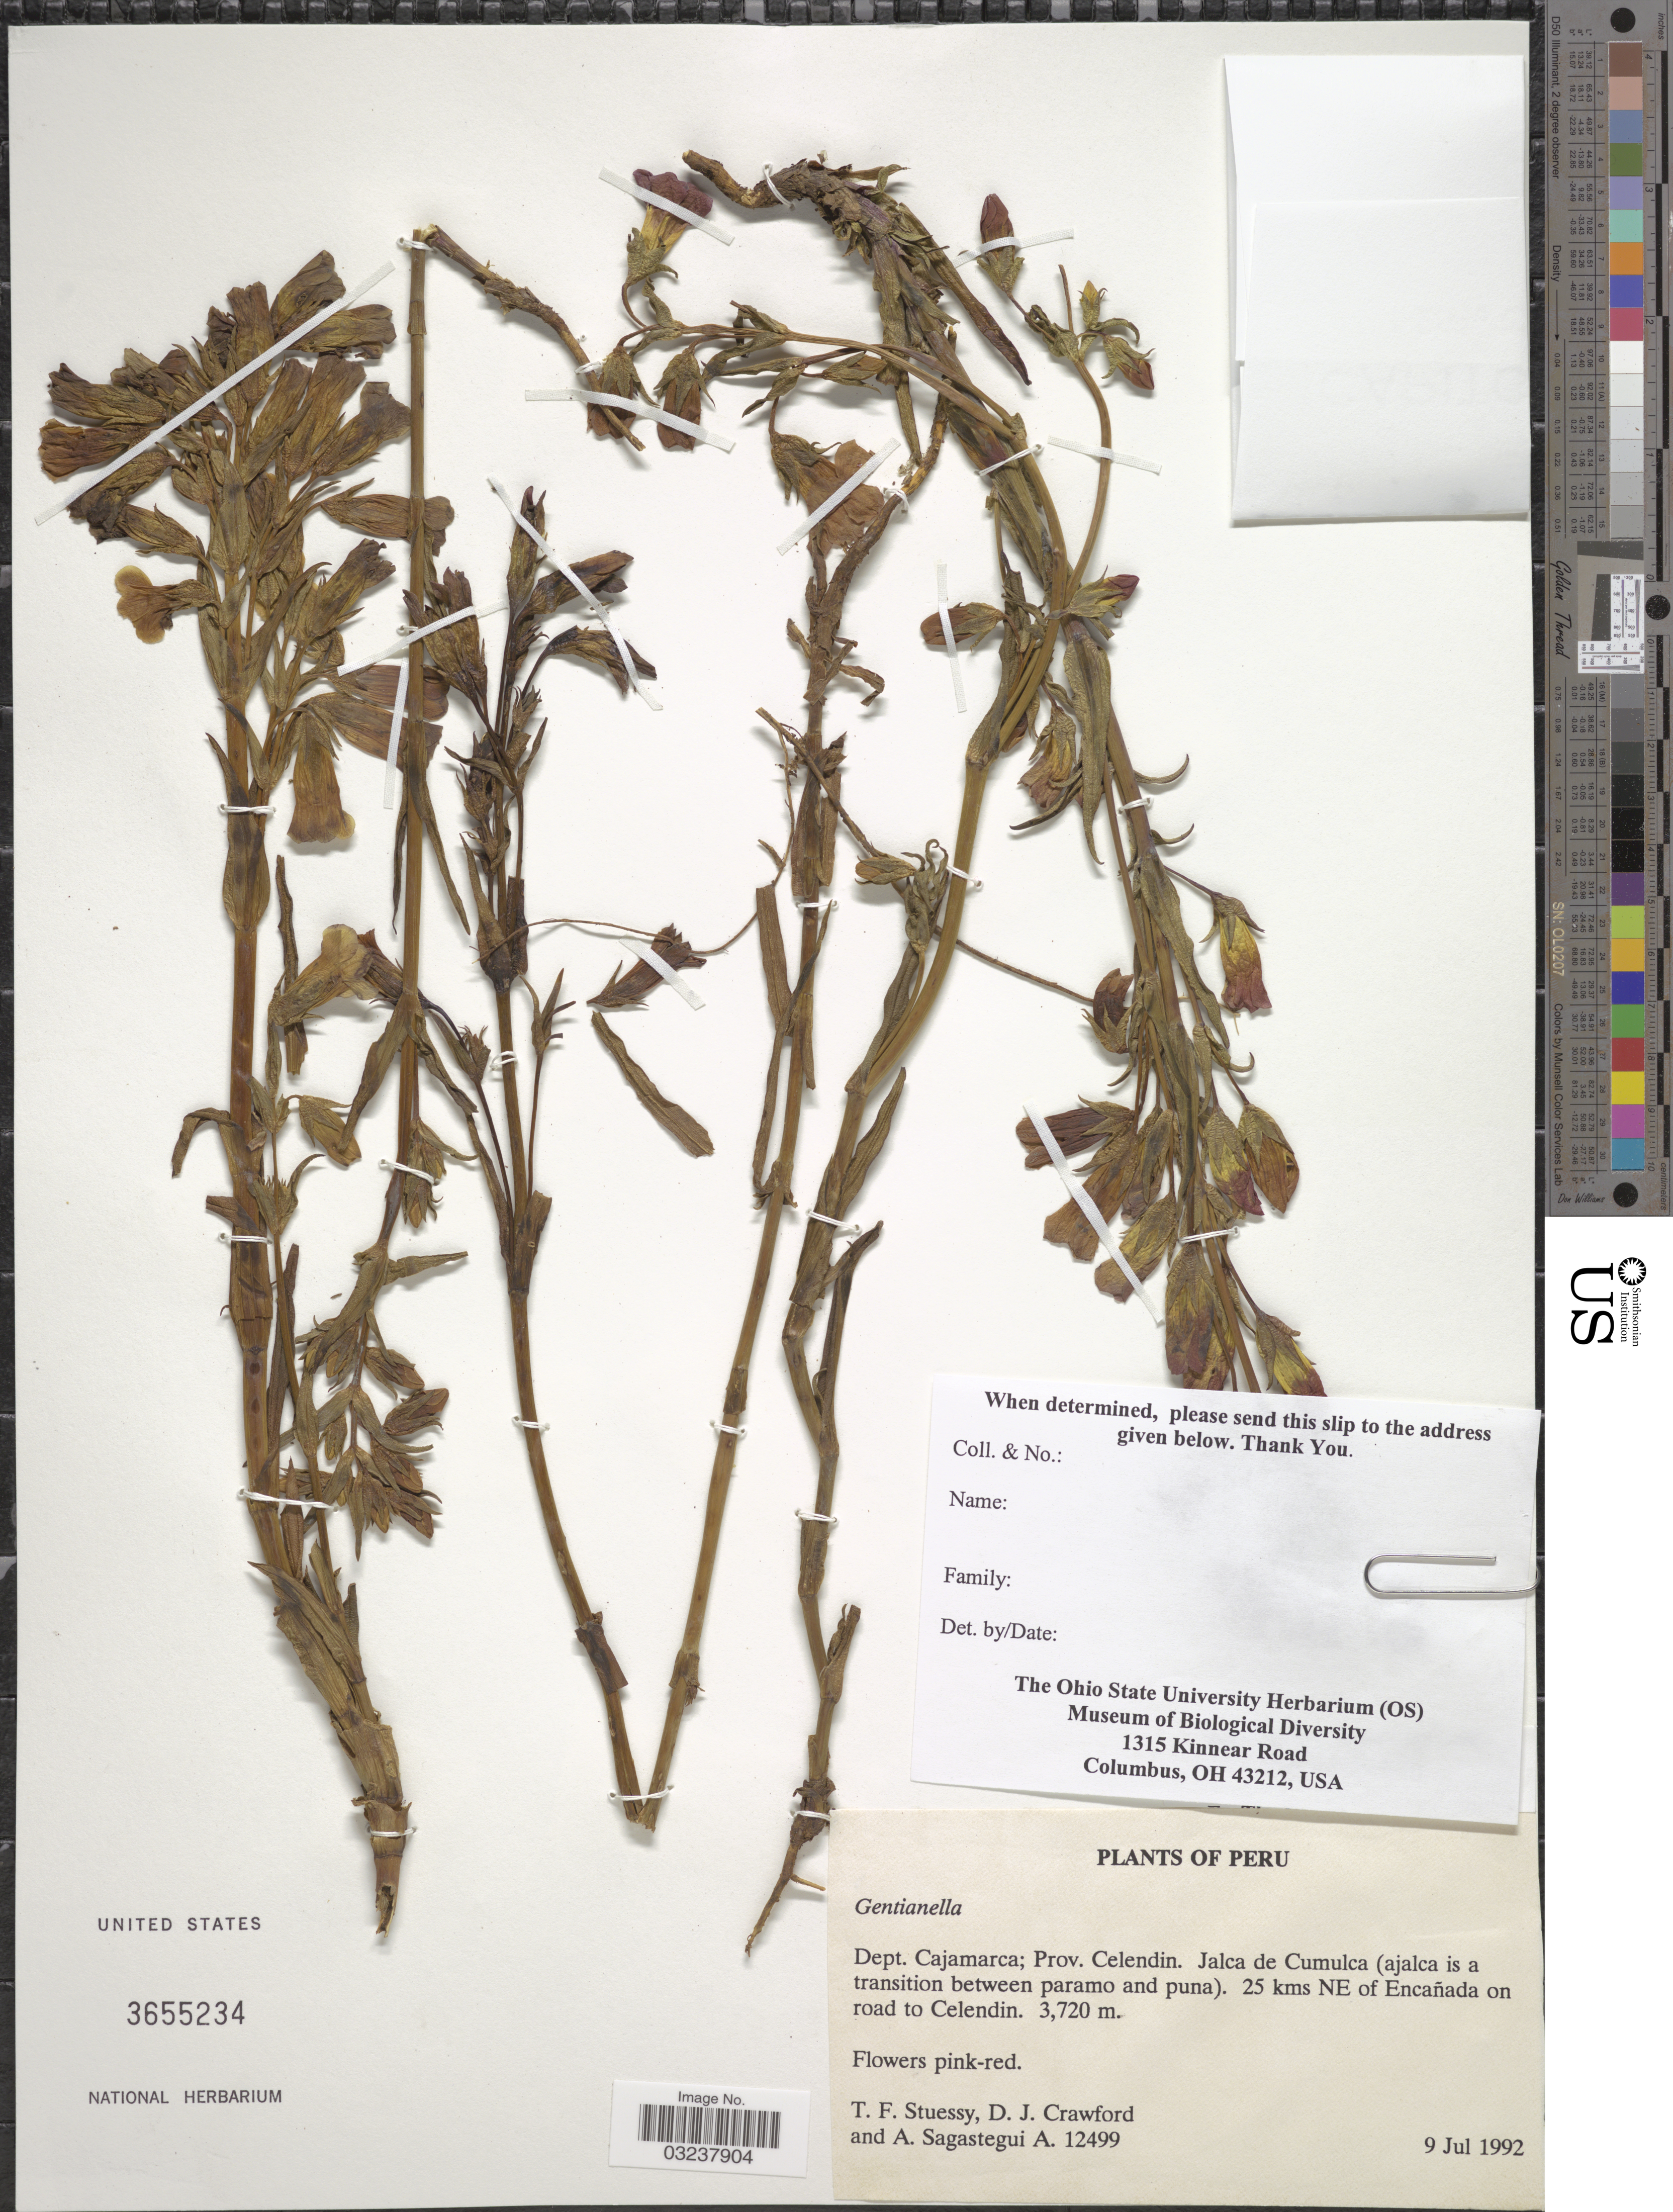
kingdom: Plantae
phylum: Tracheophyta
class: Magnoliopsida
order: Gentianales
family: Gentianaceae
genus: Gentianella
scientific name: Gentianella sp.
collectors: T. Stuessy, D. Crawford & A. Sagástegui A.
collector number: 12499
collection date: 1992-07-09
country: Peru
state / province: Cajamarca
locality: Dept. Cajamarca; Prov. Celendin. Jalca de Cumulca. 25 kms NE of Encañada on road to Celendin.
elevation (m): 3720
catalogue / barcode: US 3655234